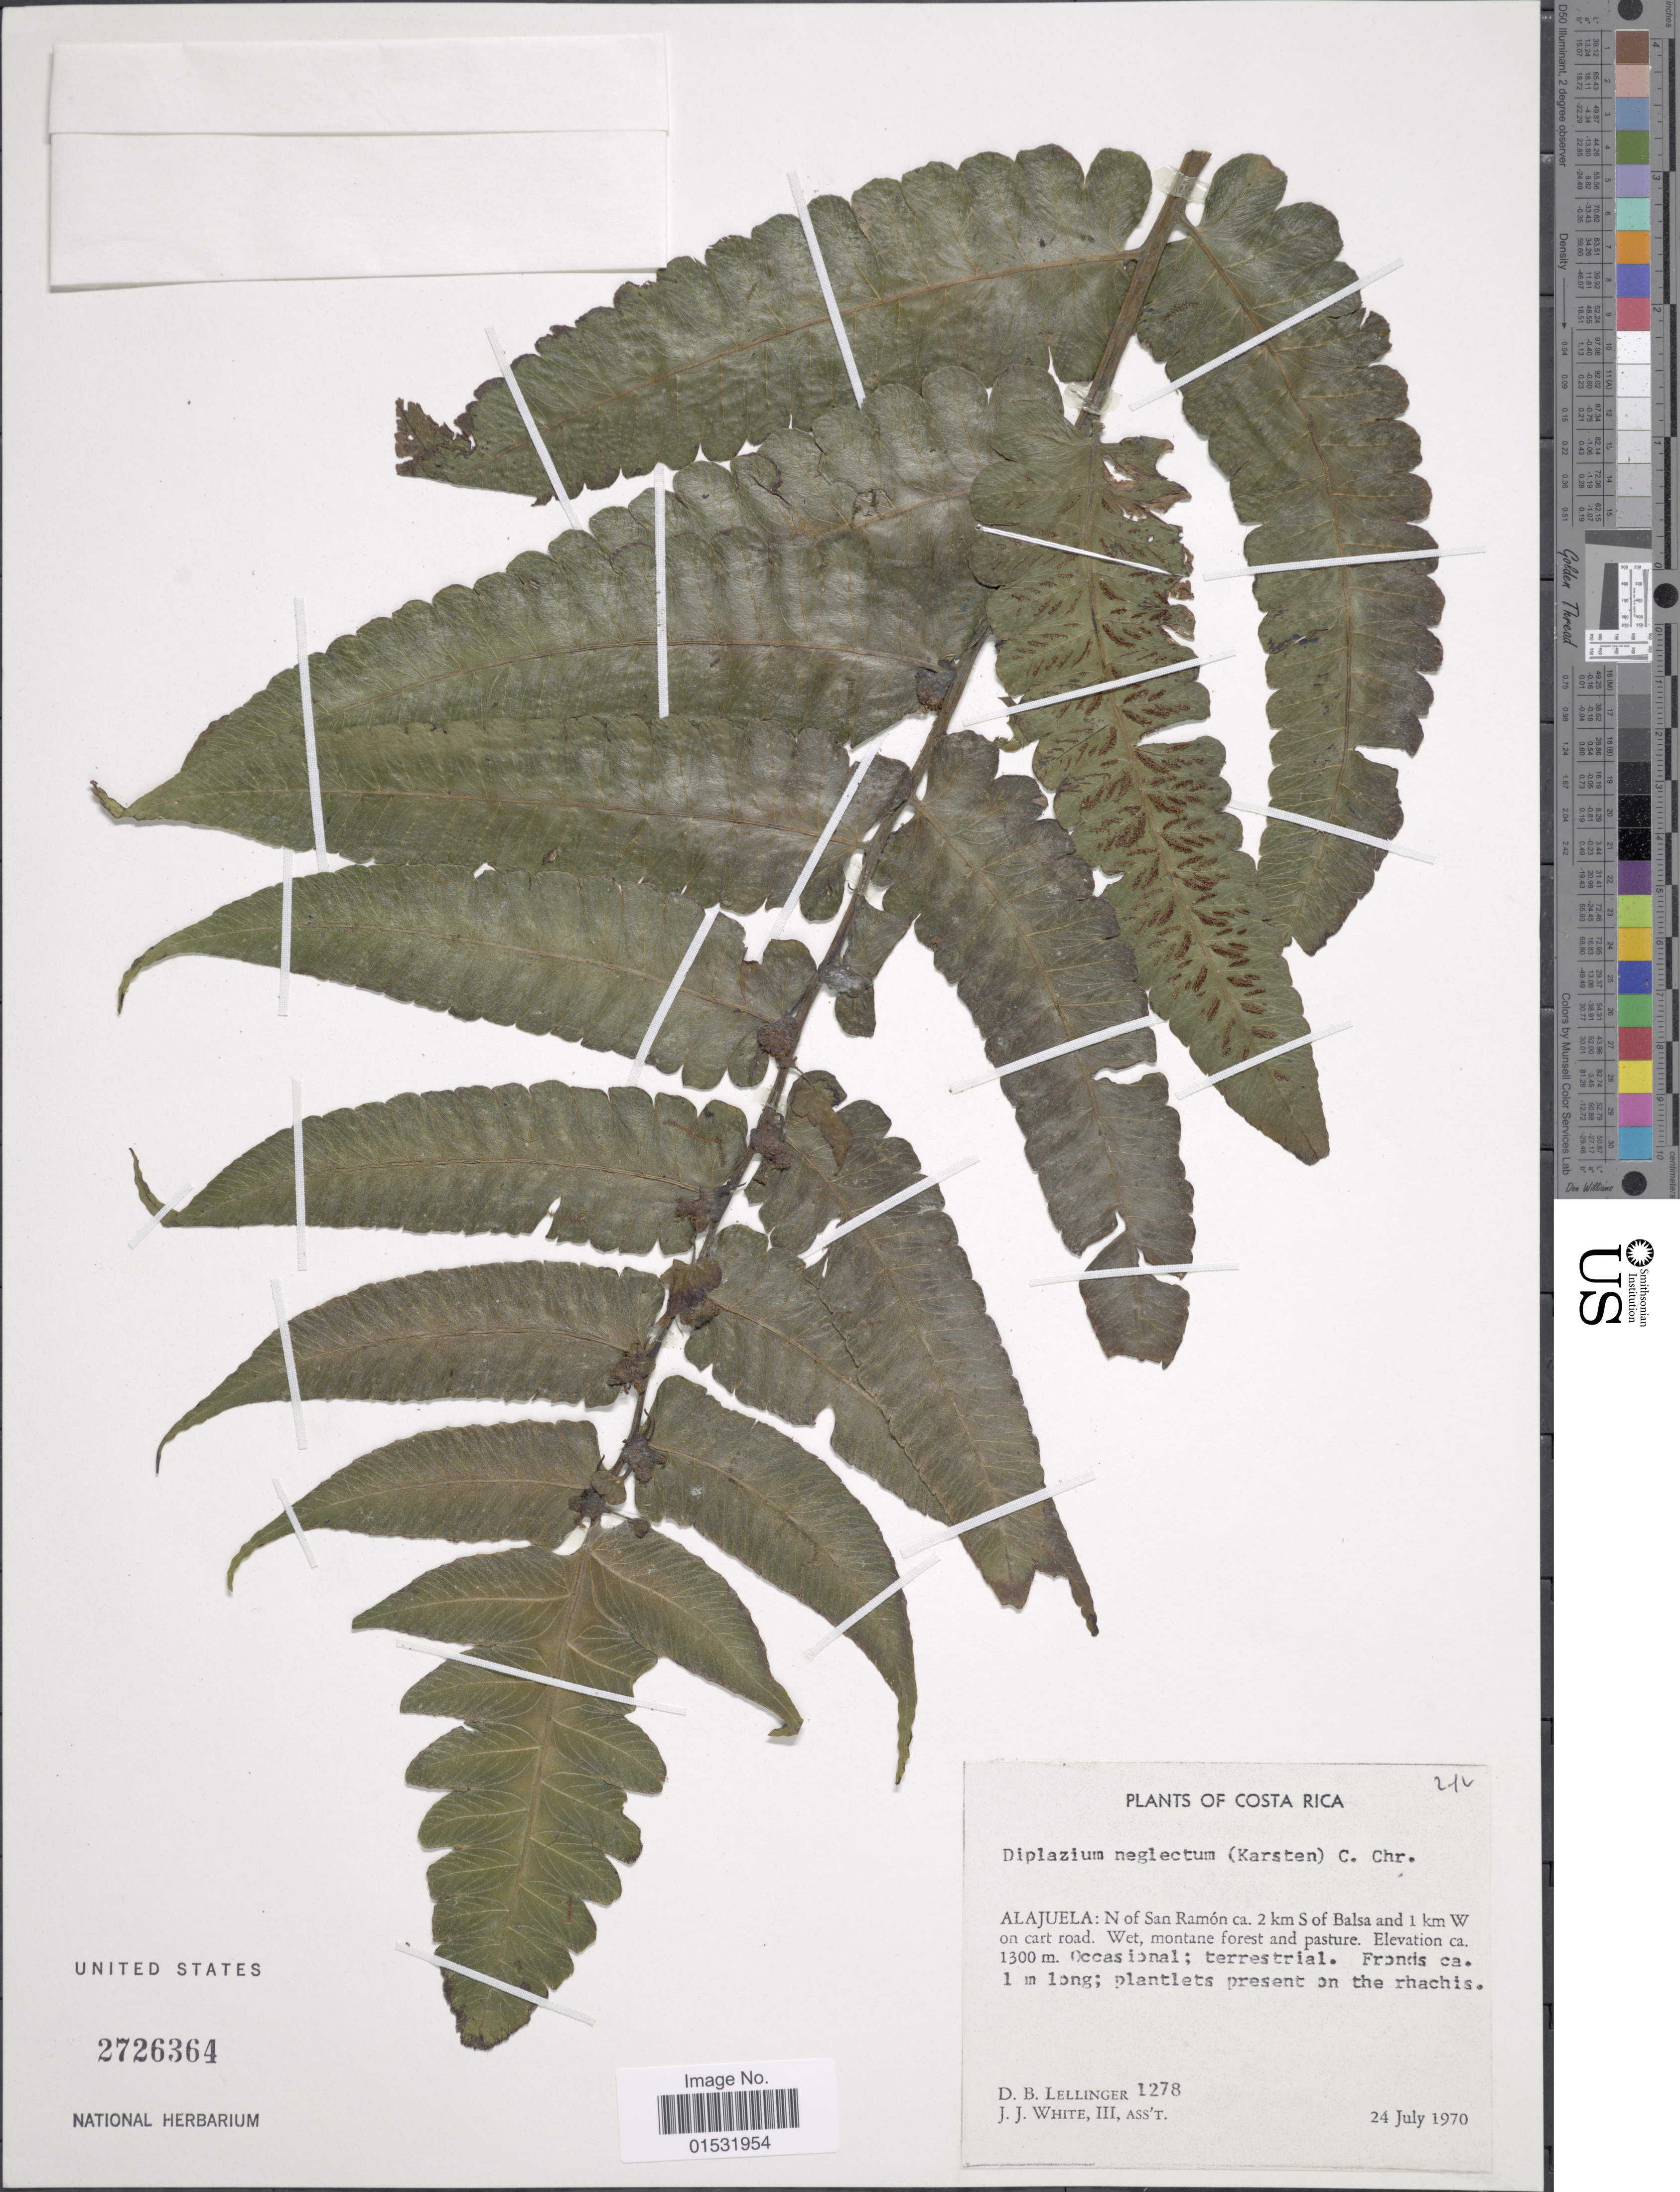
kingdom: Plantae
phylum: Tracheophyta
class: Polypodiopsida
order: Polypodiales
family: Athyriaceae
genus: Diplazium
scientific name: Diplazium neglectum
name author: (H. Karst.) C. Chr.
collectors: D. B. Lellinger & J. J. White III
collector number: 1278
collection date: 1970-07-24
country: Costa Rica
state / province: Alajuela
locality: N of San Ramón ca. 2 km S of Balsa and 1 km W on cart road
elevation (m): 1300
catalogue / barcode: US 2726364